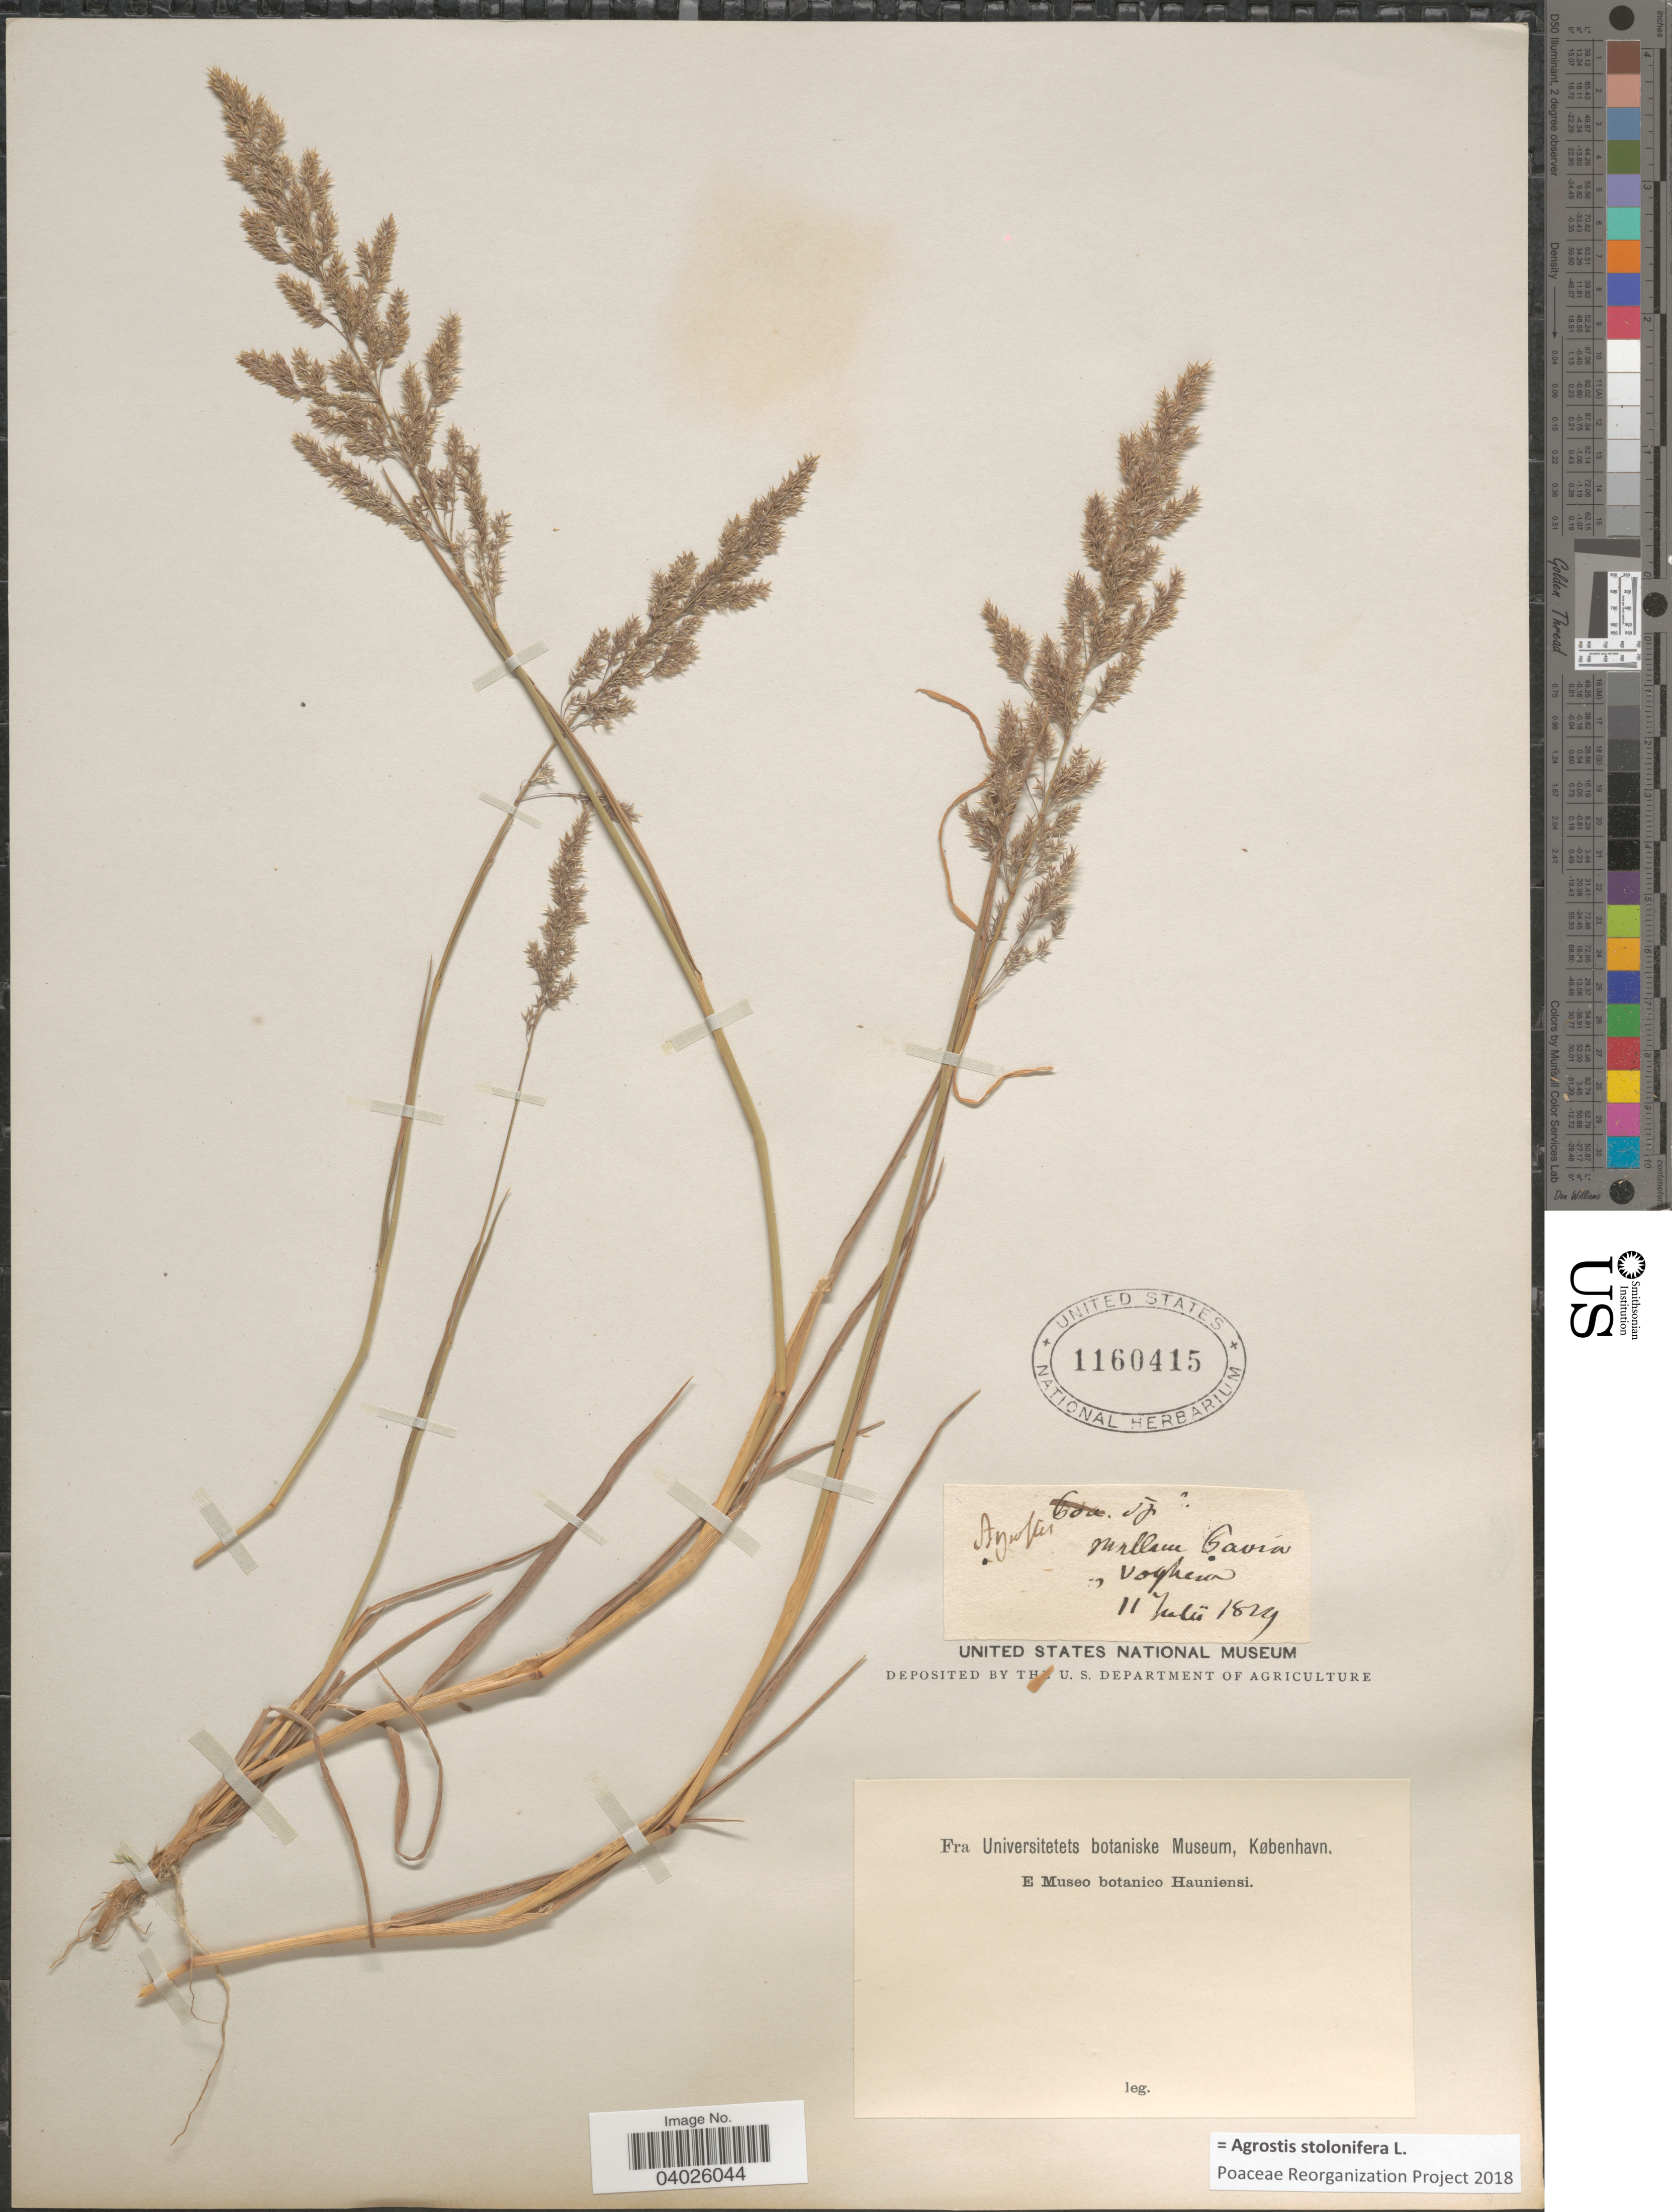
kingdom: Plantae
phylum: Tracheophyta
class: Liliopsida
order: Poales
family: Poaceae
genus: Agrostis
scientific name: Agrostis stolonifera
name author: L.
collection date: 1829-07-11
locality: Millam Gavia Voghew. [interpreted]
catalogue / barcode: US 1160415